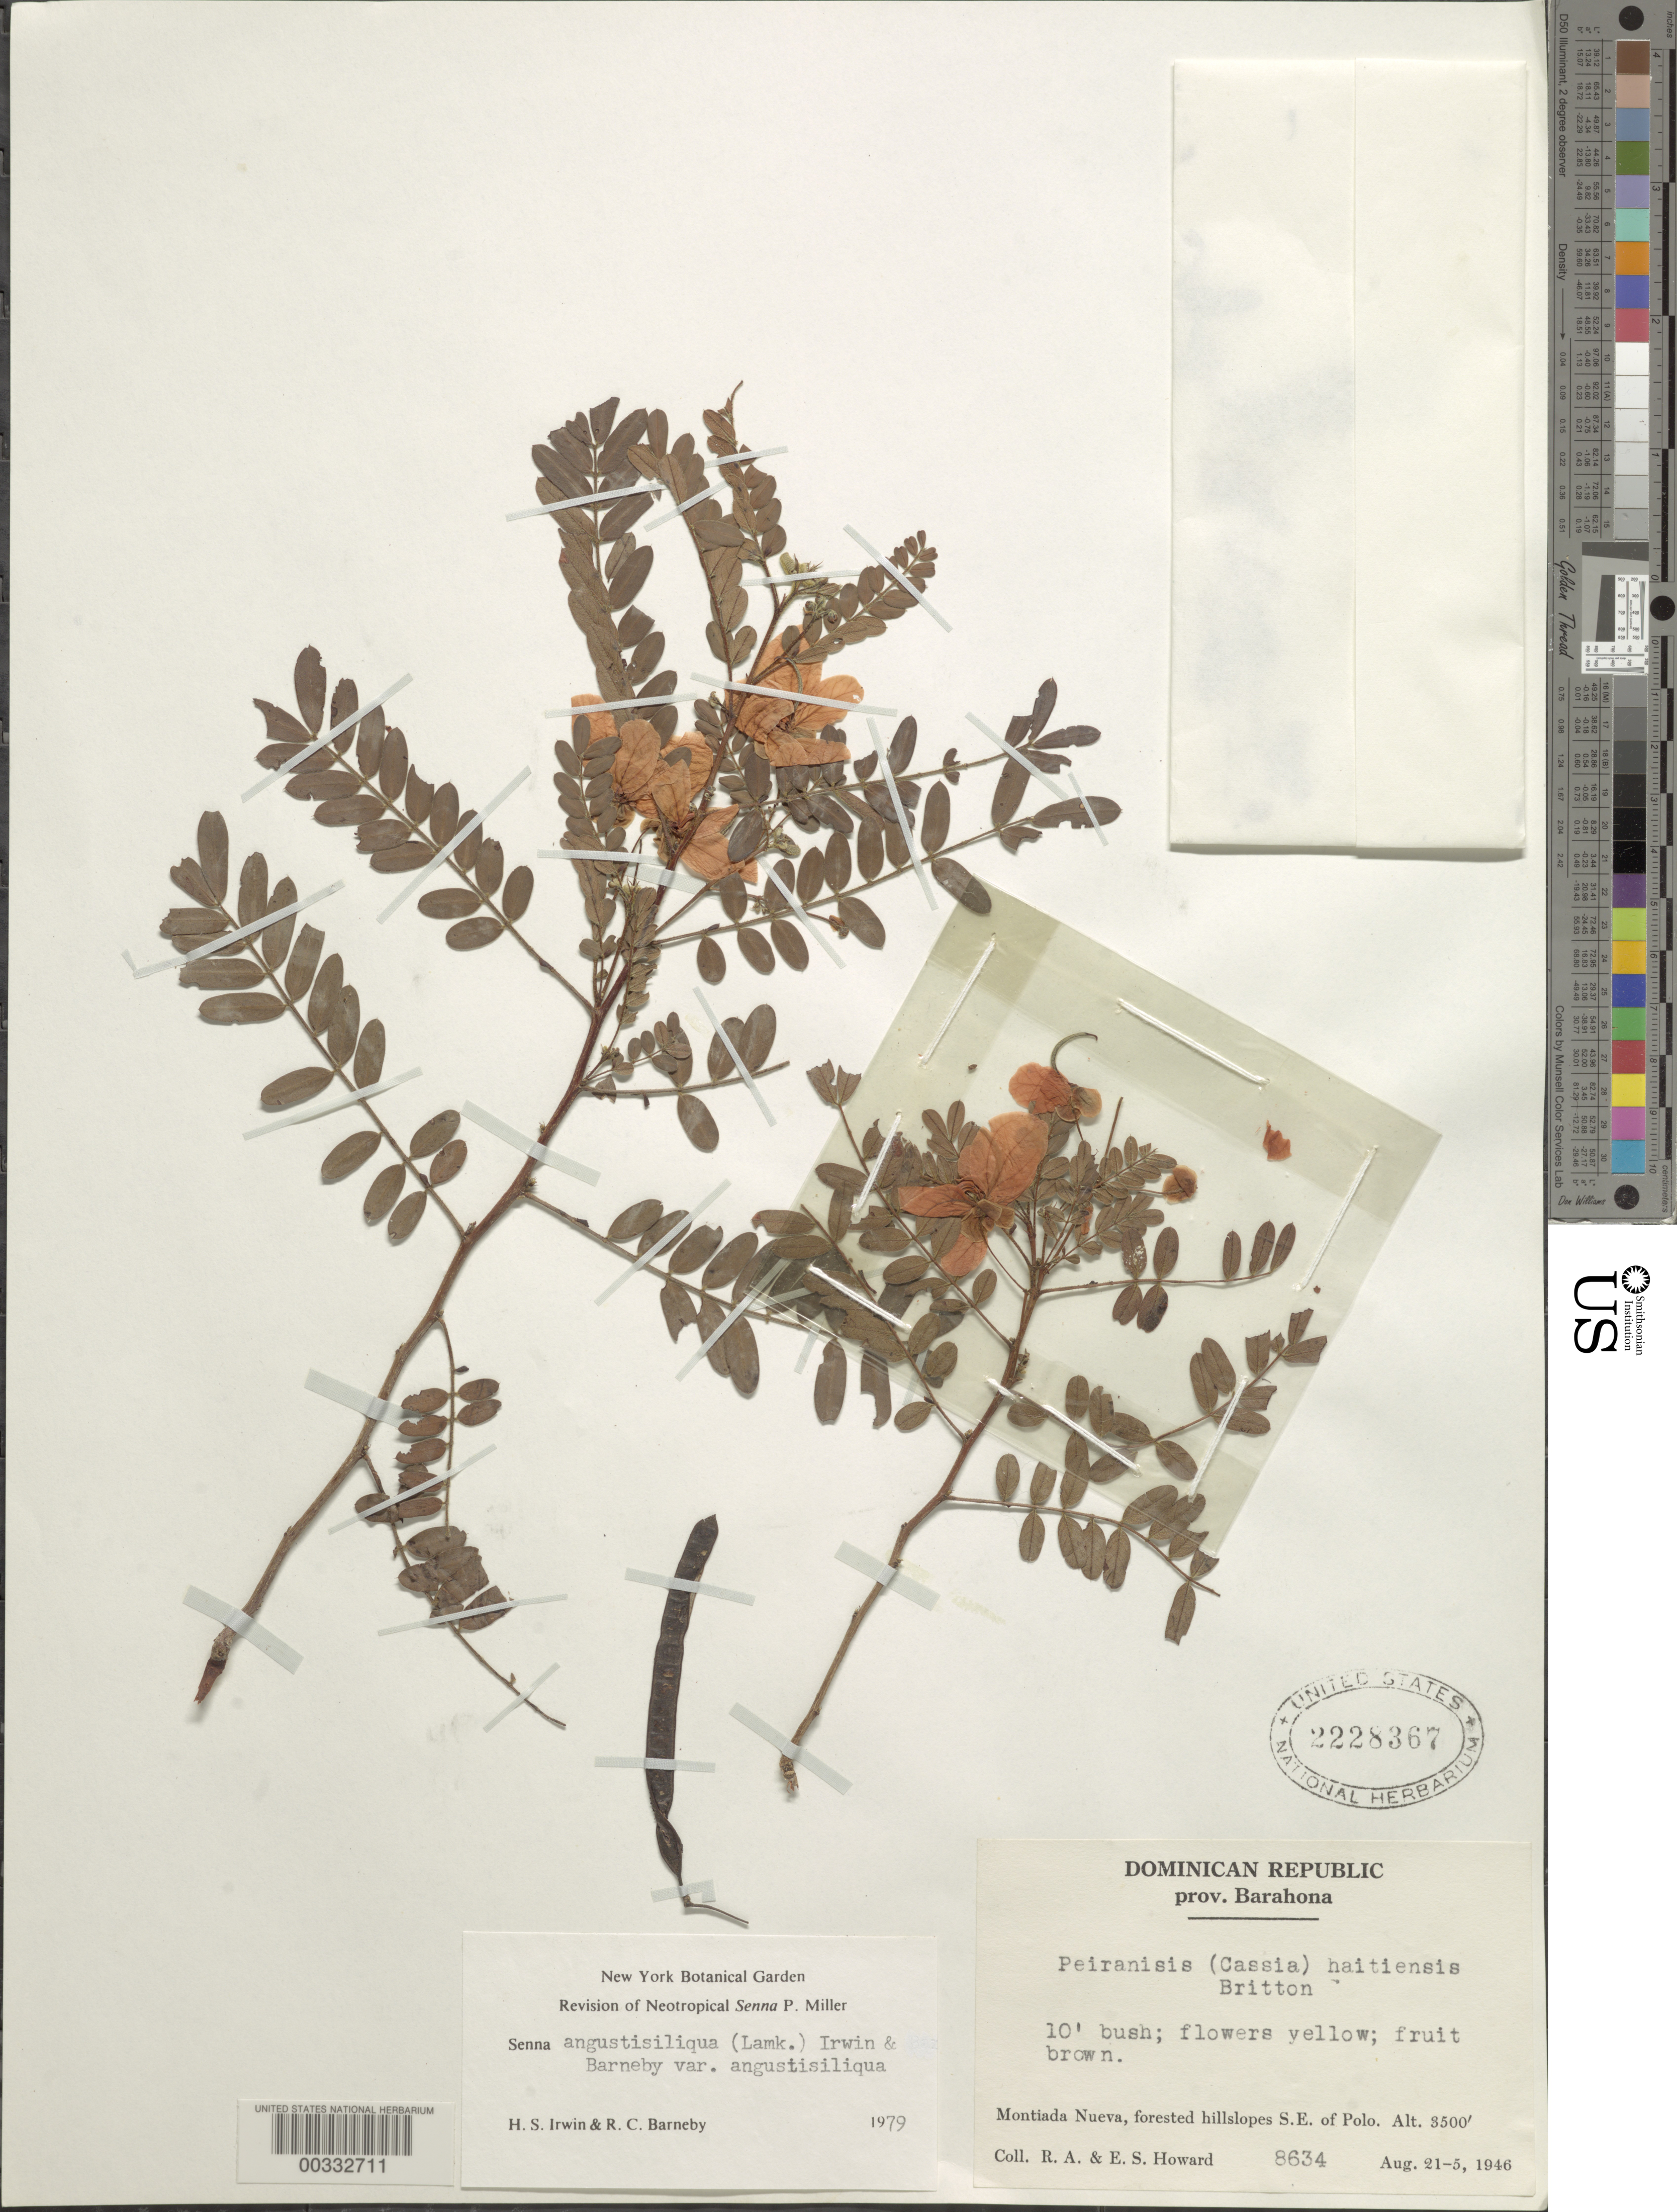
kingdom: Plantae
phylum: Tracheophyta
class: Magnoliopsida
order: Fabales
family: Fabaceae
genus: Senna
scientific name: Senna angustisiliqua var. angustisiliqua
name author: (Lam.) H.S. Irwin & Barneby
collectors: R. A. Howard & E. S. Howard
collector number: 8634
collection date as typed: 21 Aug 1946 to 25 Aug 1946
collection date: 1946-08-21/1946-08-25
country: Dominican Republic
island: Hispaniola Island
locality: Montiada nueva, se of polo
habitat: Forested foothills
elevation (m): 1067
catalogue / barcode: US 2228367